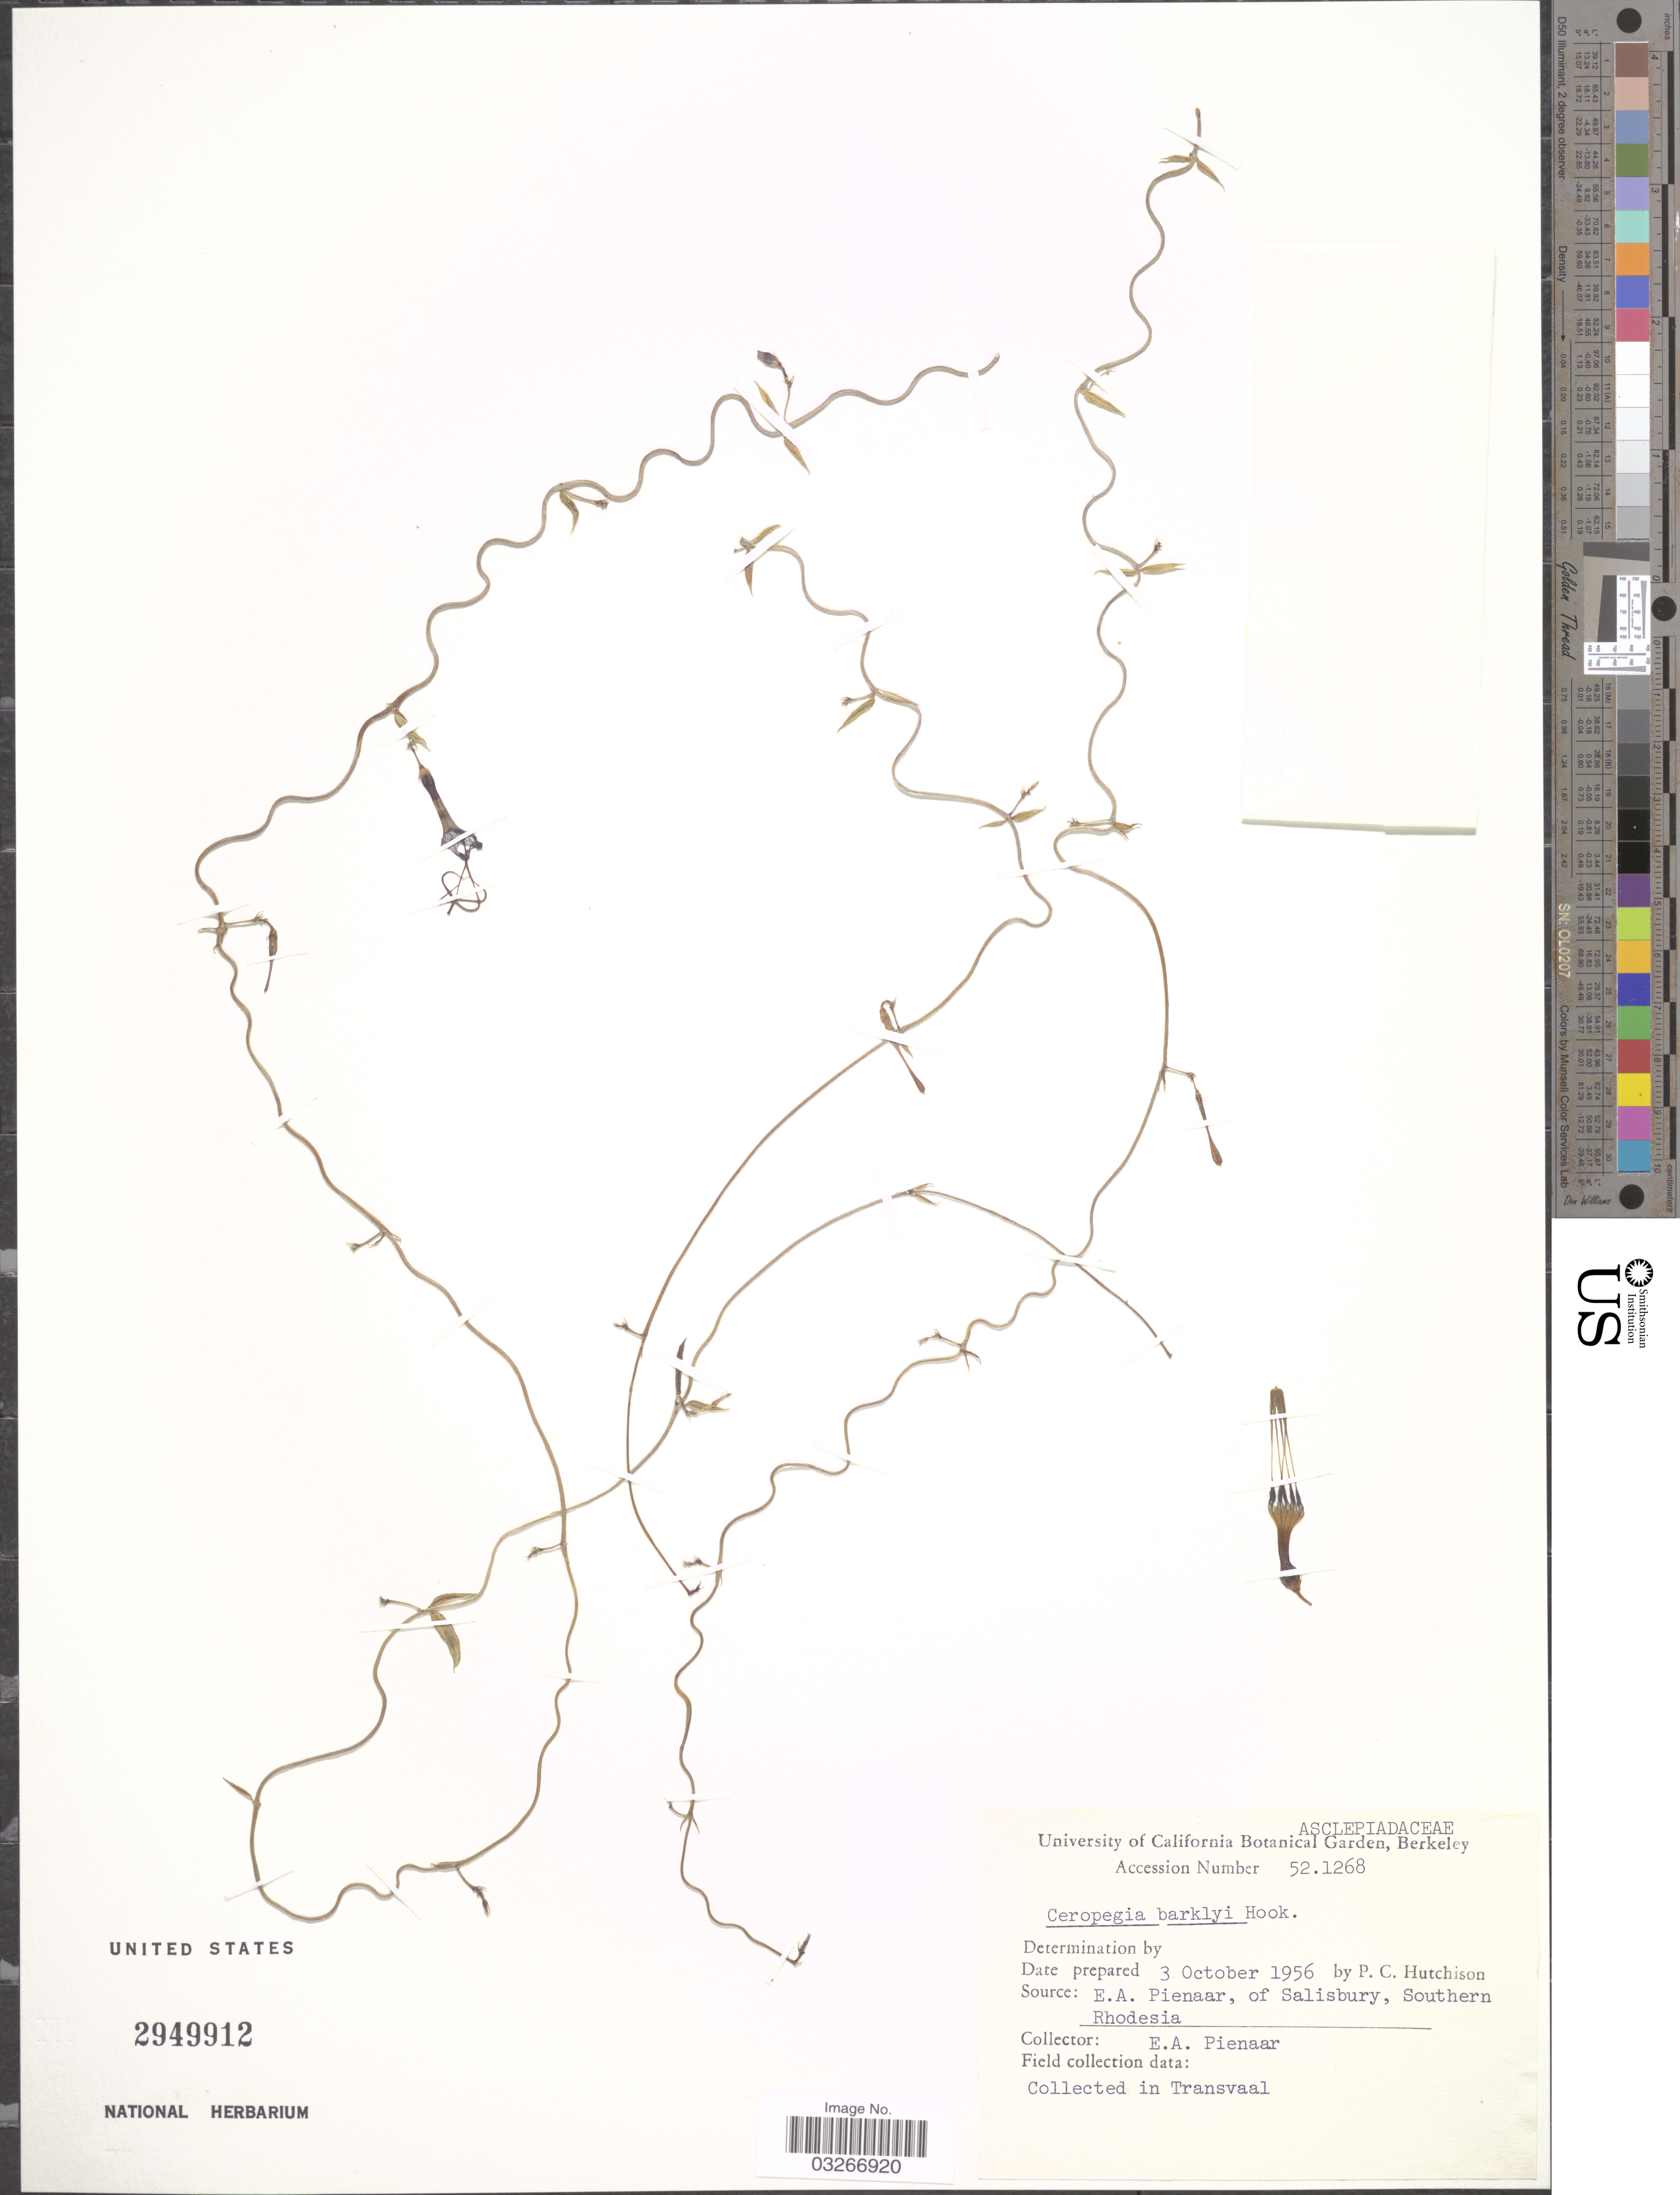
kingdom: Plantae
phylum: Tracheophyta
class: Magnoliopsida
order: Gentianales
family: Apocynaceae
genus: Ceropegia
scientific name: Ceropegia barklyi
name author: Hook. f.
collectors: P. C. Hutchison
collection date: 1956-10-03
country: United States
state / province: California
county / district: Alameda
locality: University of California Botanical Garden, Berkeley.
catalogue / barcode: US 2949912